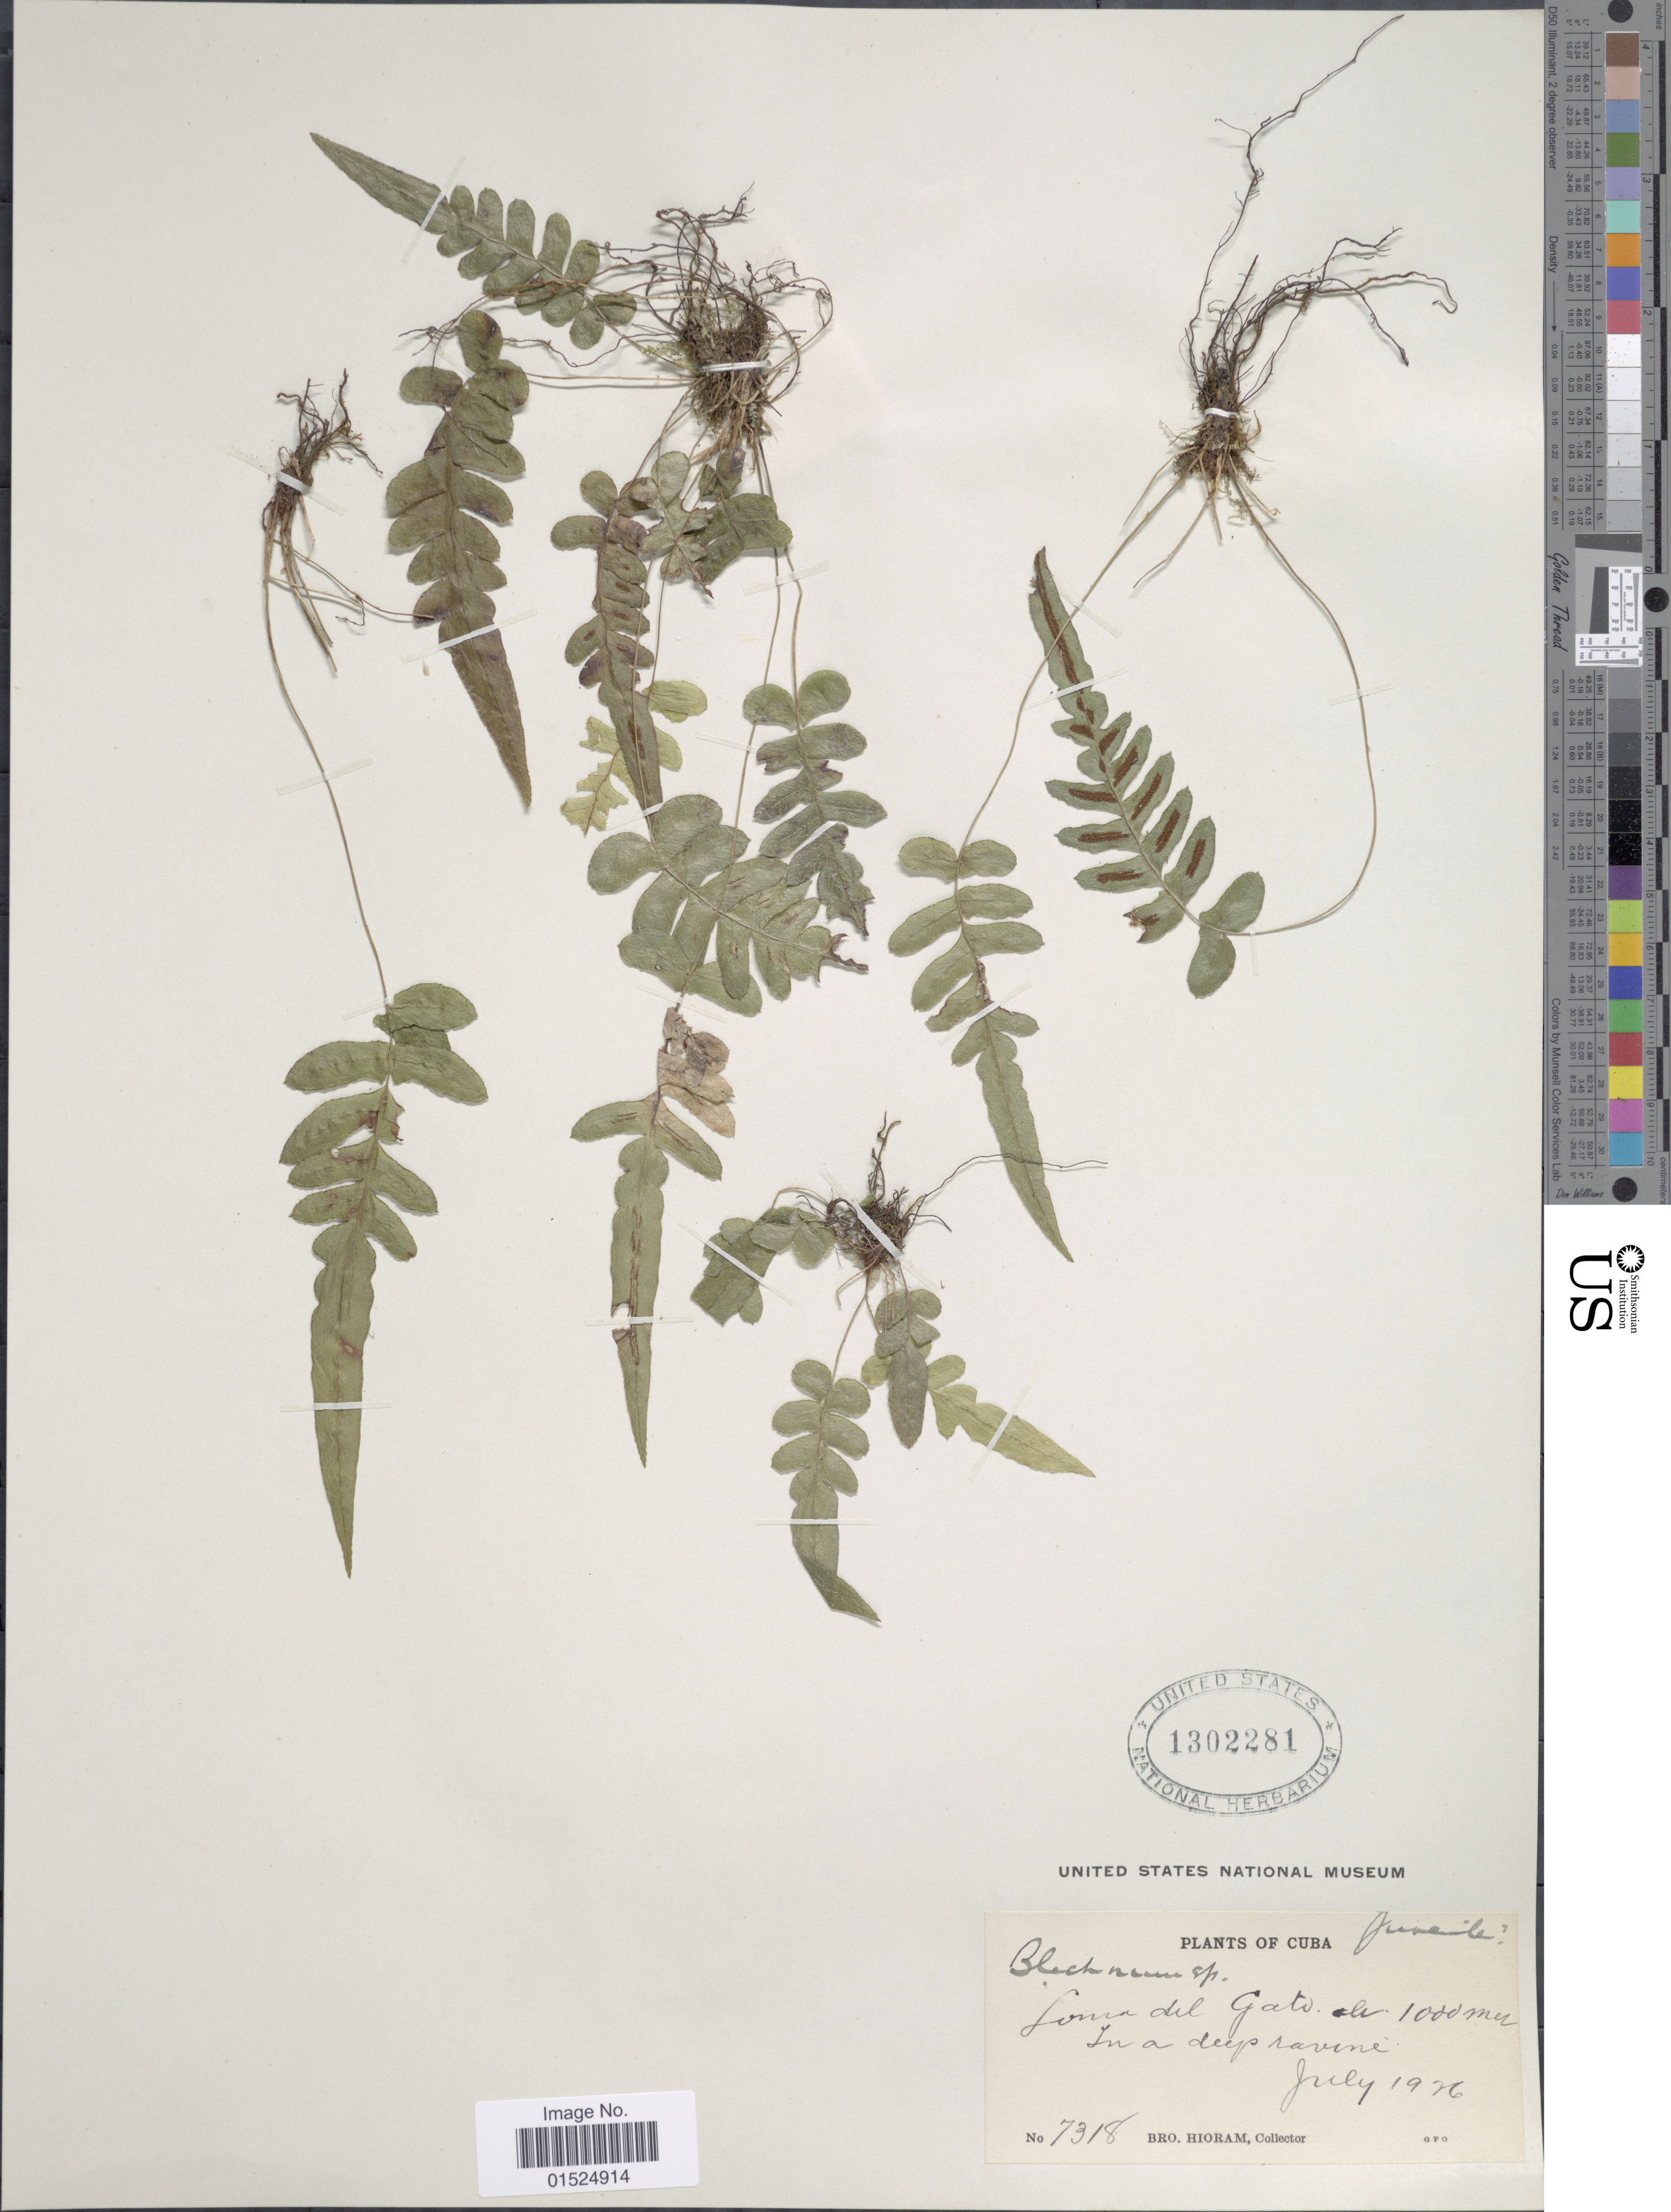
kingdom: Plantae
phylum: Tracheophyta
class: Polypodiopsida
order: Polypodiales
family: Blechnaceae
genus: Blechnum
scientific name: Blechnum occidentale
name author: L.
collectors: Bro. Hioram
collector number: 7318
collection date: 1936-07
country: Cuba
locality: Loma del Gato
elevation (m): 1000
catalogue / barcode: US 1302281